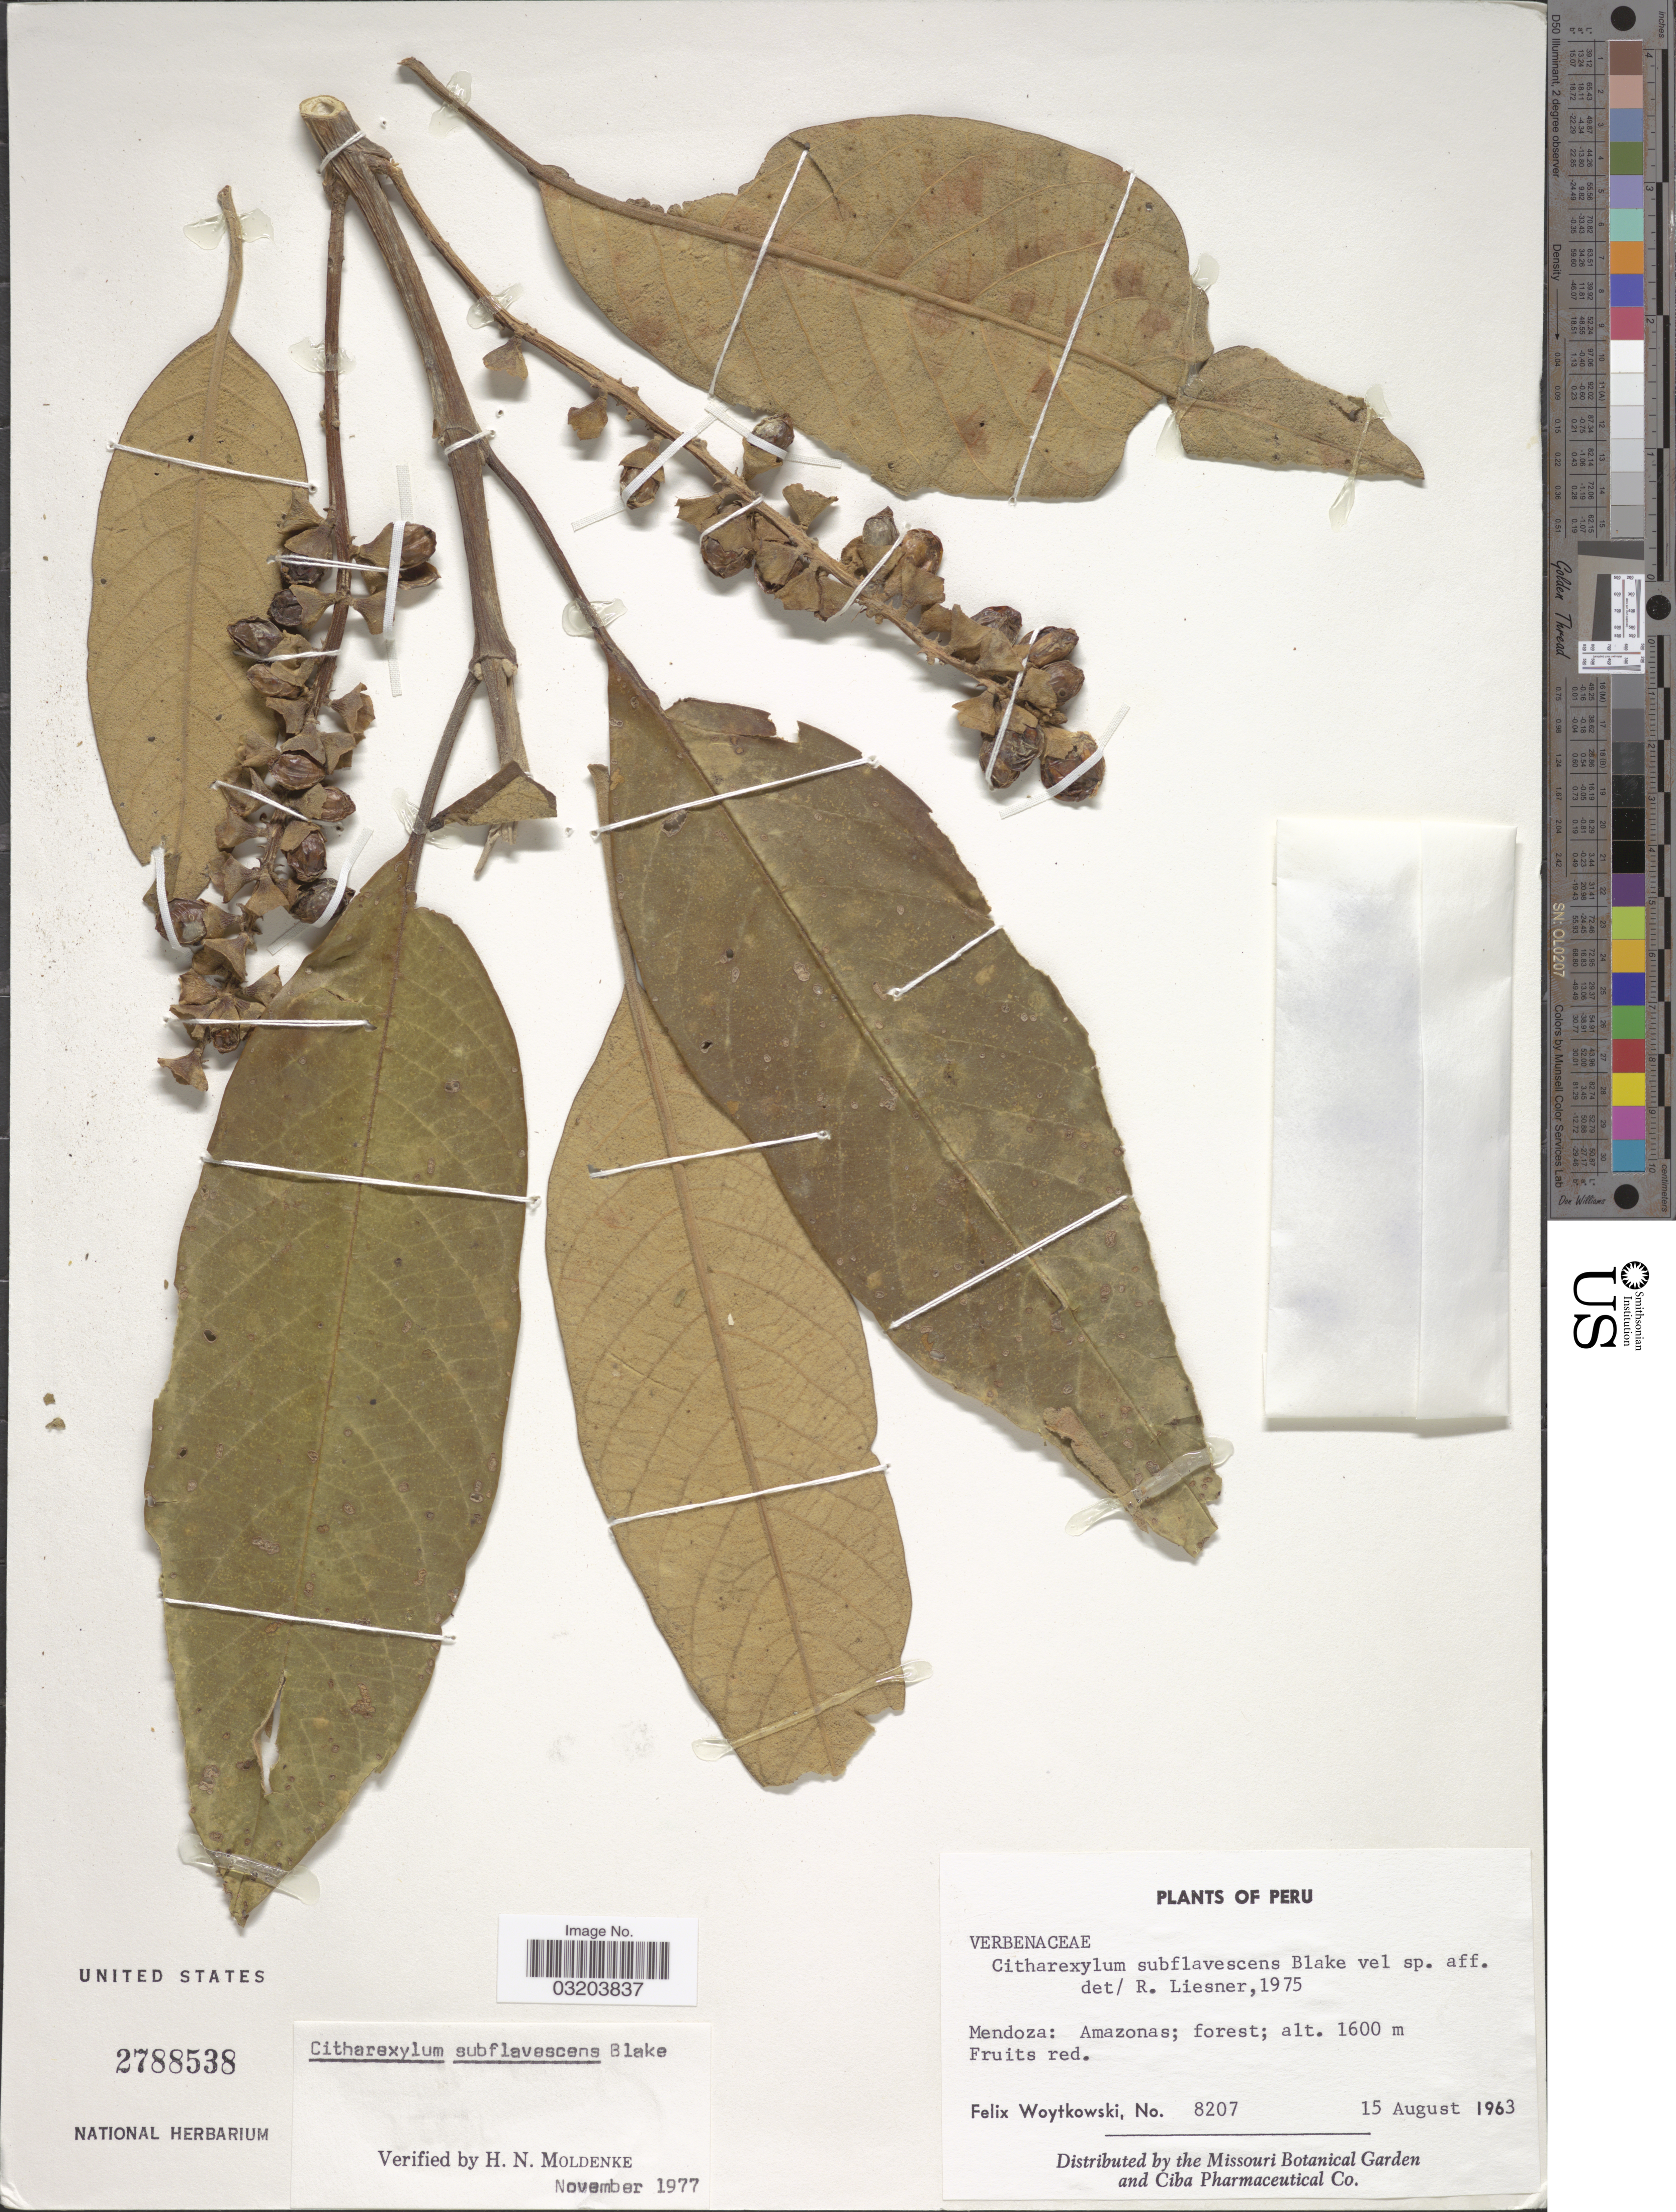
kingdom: Plantae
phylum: Tracheophyta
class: Magnoliopsida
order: Lamiales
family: Verbenaceae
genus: Citharexylum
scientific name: Citharexylum subflavescens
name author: S.F. Blake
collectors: F. Woytkowski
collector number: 8207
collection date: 1963-08-15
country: Peru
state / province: Amazonas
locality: Mendoza: Amazonas; forest.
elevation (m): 1600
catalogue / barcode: US 2788538